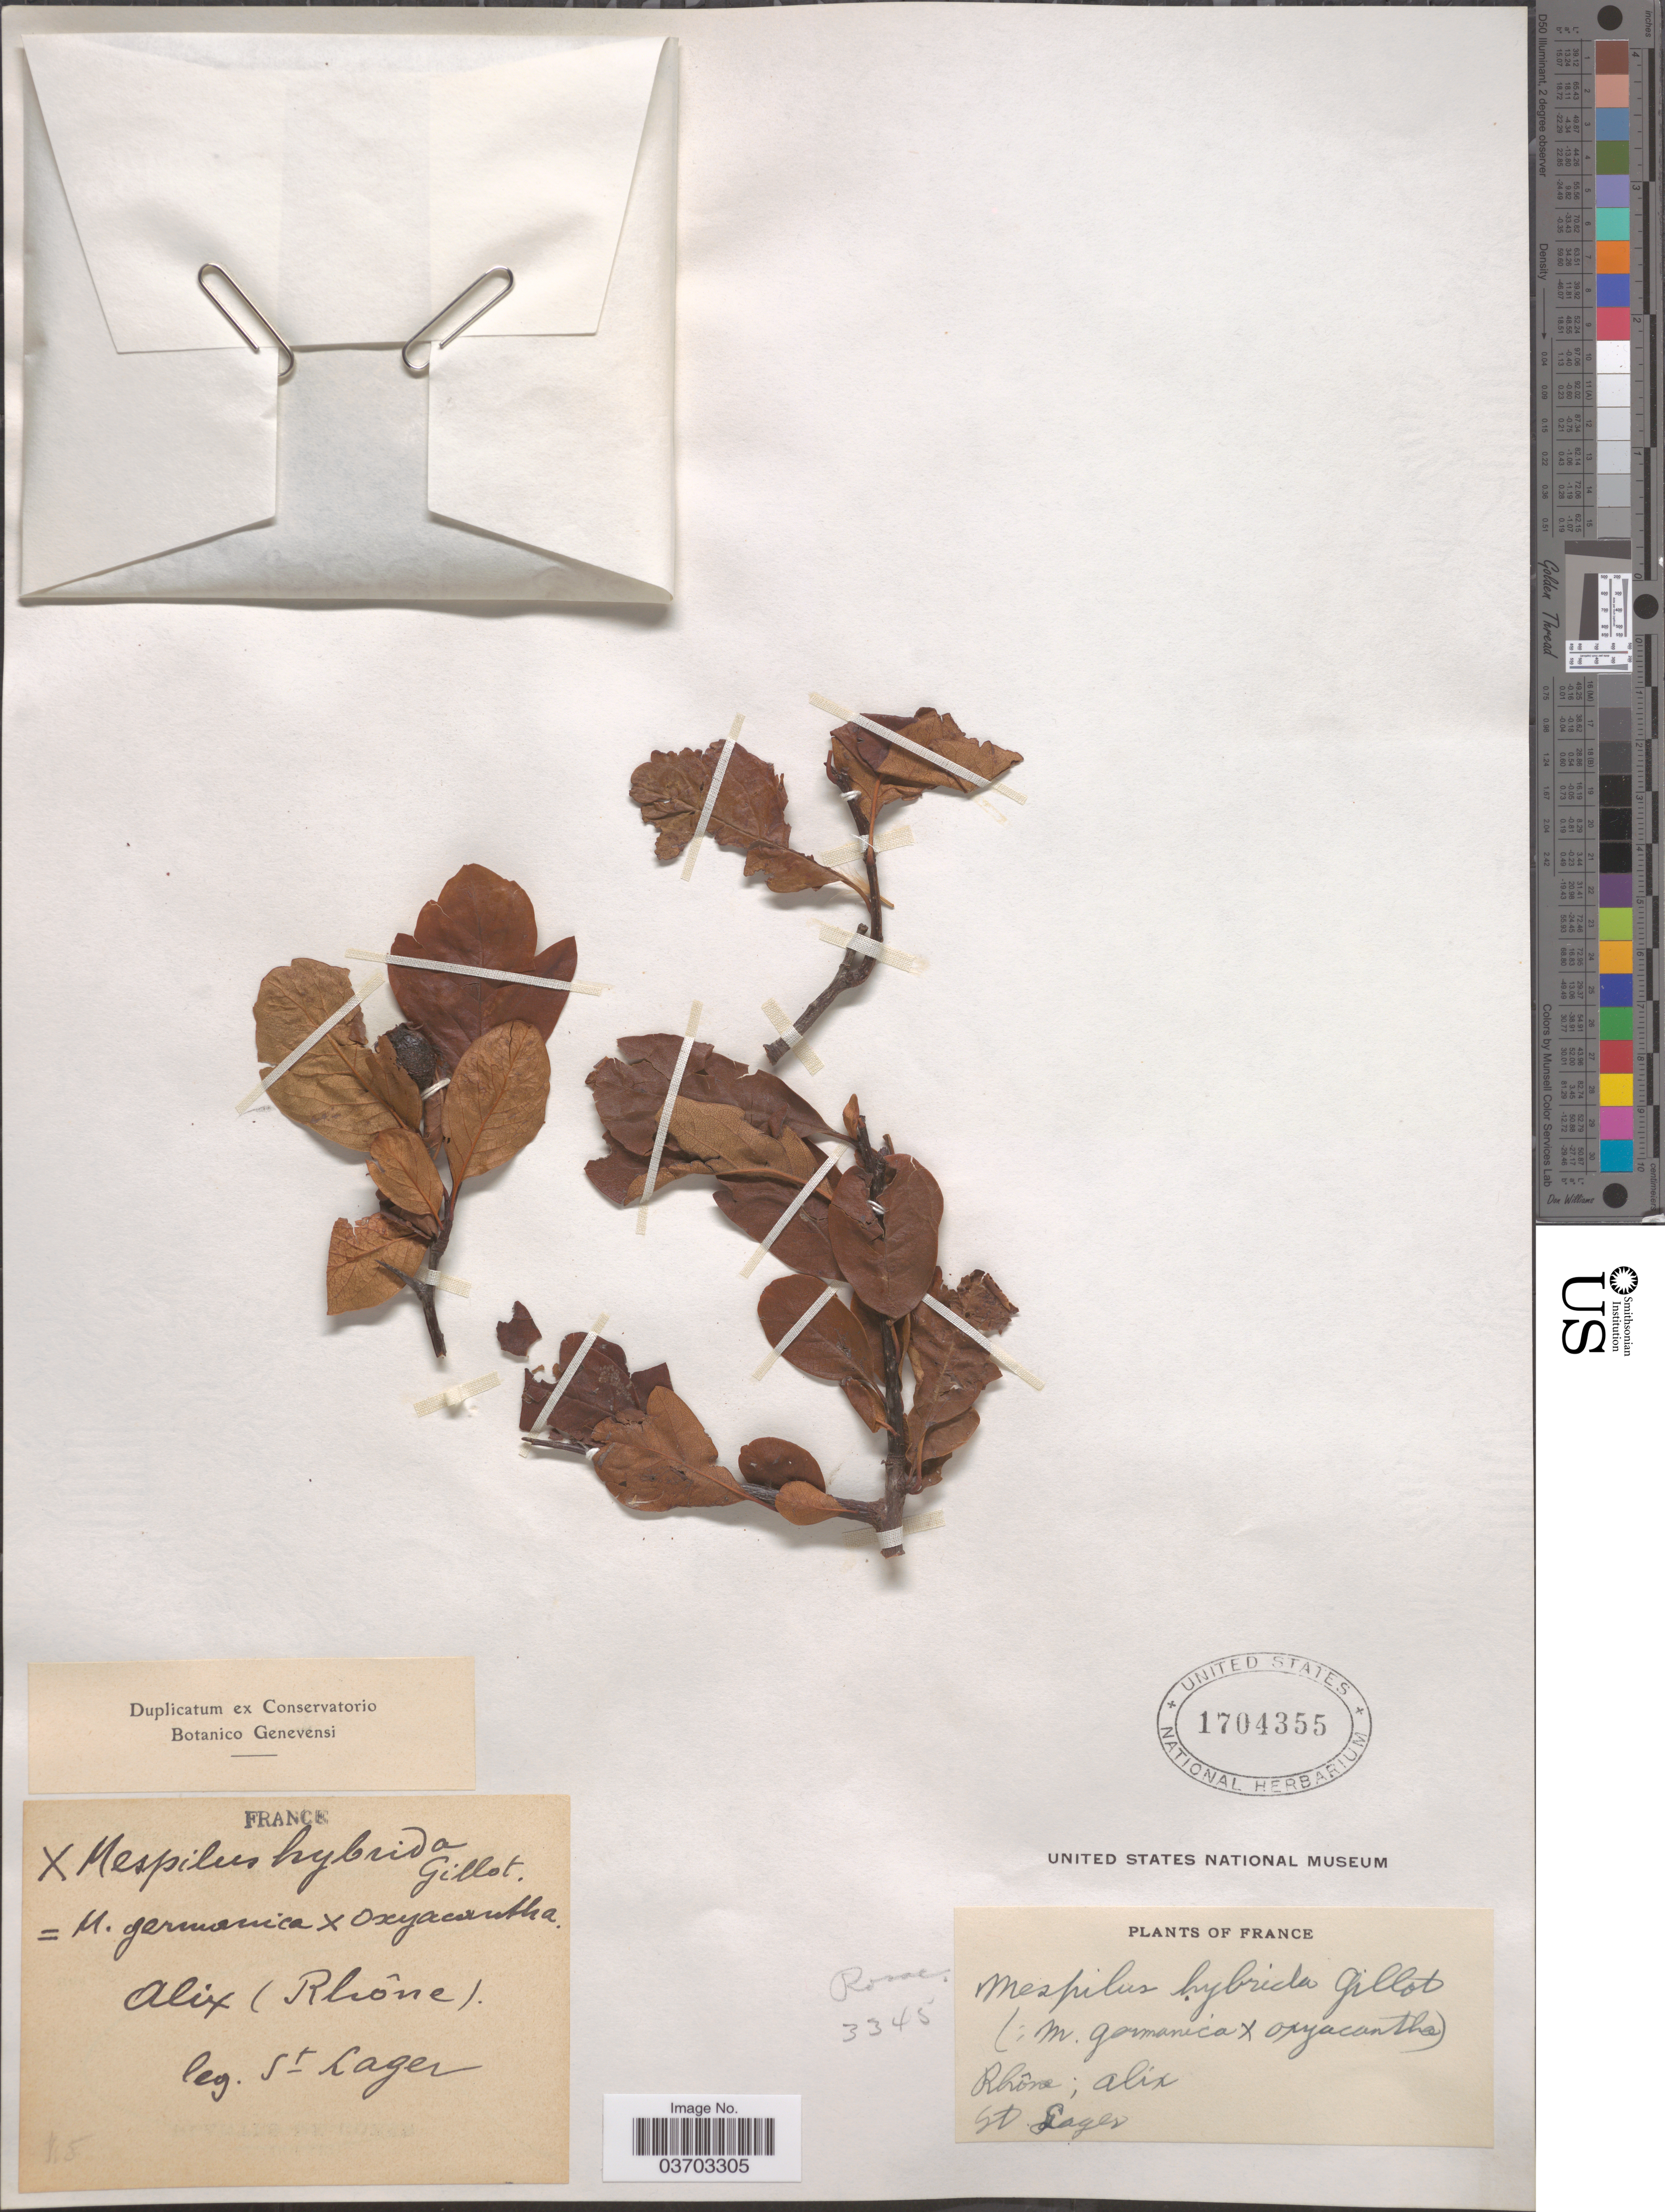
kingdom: Plantae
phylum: Tracheophyta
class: Magnoliopsida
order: Rosales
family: Rosaceae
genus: Crataegus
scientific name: Crataegus x lobata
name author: (Poir.) Bosc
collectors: -. St. Lager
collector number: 15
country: France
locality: Rhône; Alix.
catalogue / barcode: US 1704355